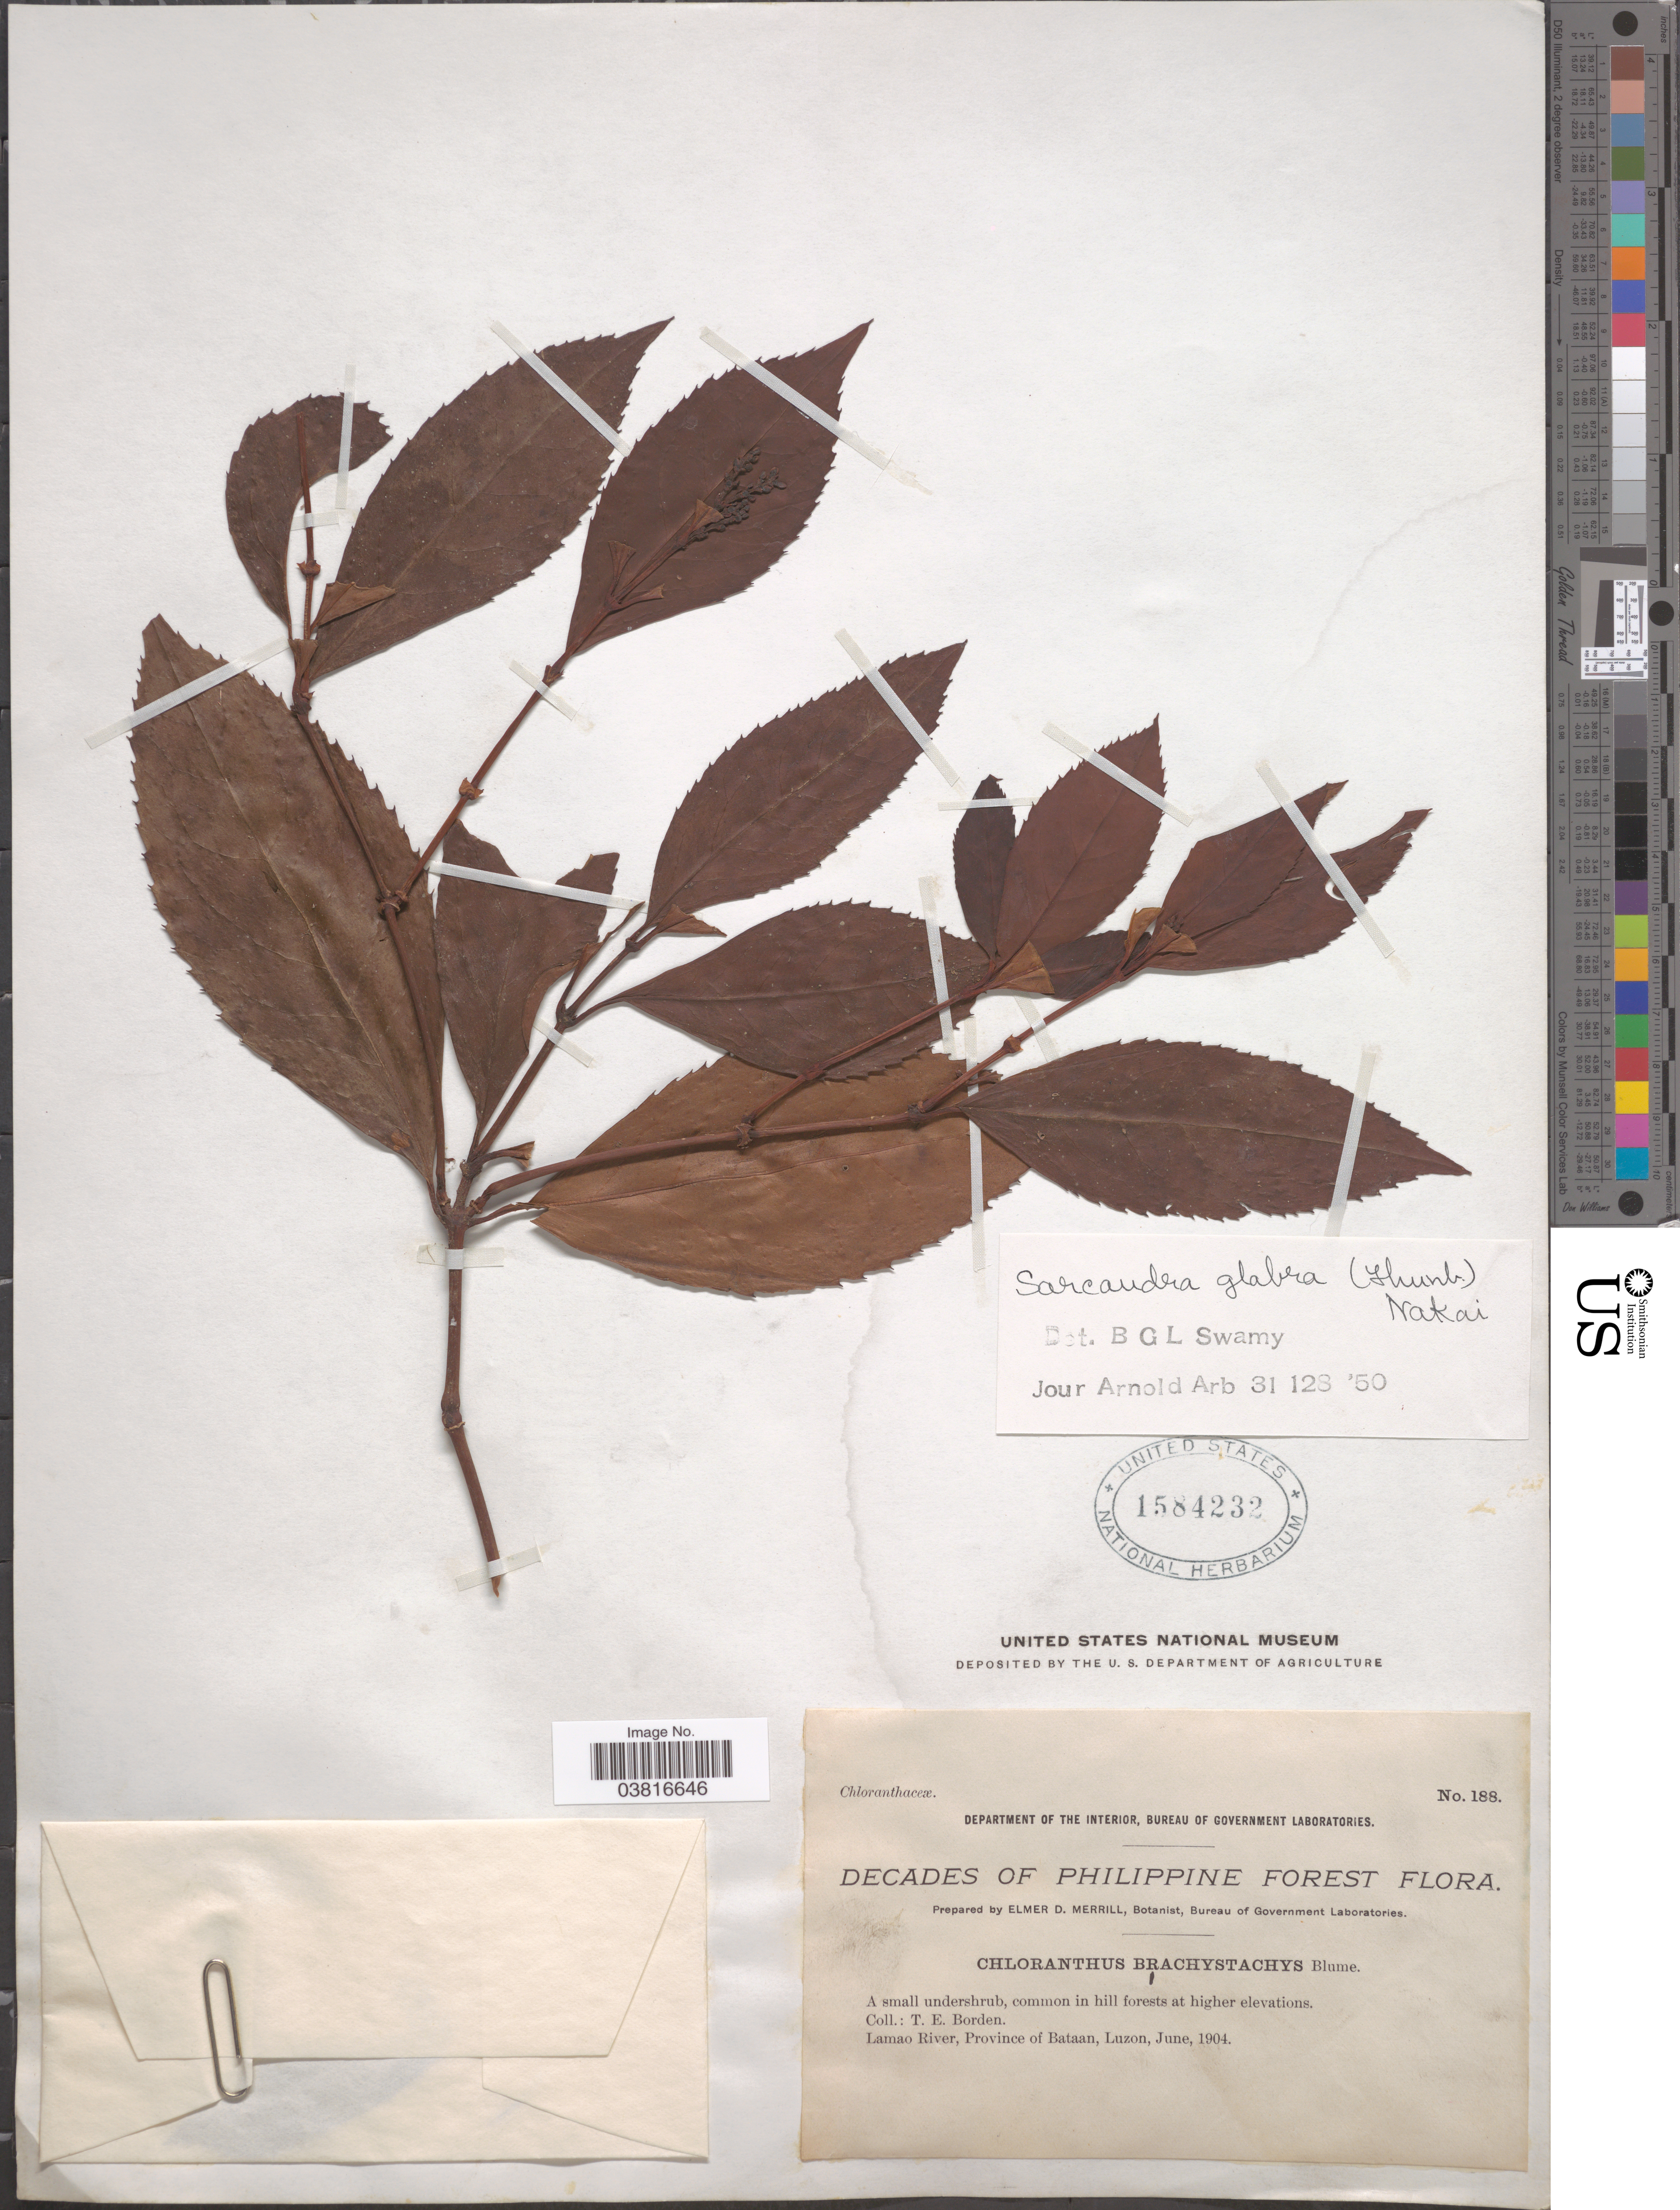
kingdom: Plantae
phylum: Tracheophyta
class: Magnoliopsida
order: Chloranthales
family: Chloranthaceae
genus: Sarcandra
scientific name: Sarcandra glabra subsp. brachystachys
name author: (Blume) Verdc.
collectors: T. E. Borden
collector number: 188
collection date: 1904-06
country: Philippines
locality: Lamao River, Province of Bataan, Luzon.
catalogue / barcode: US 1584232